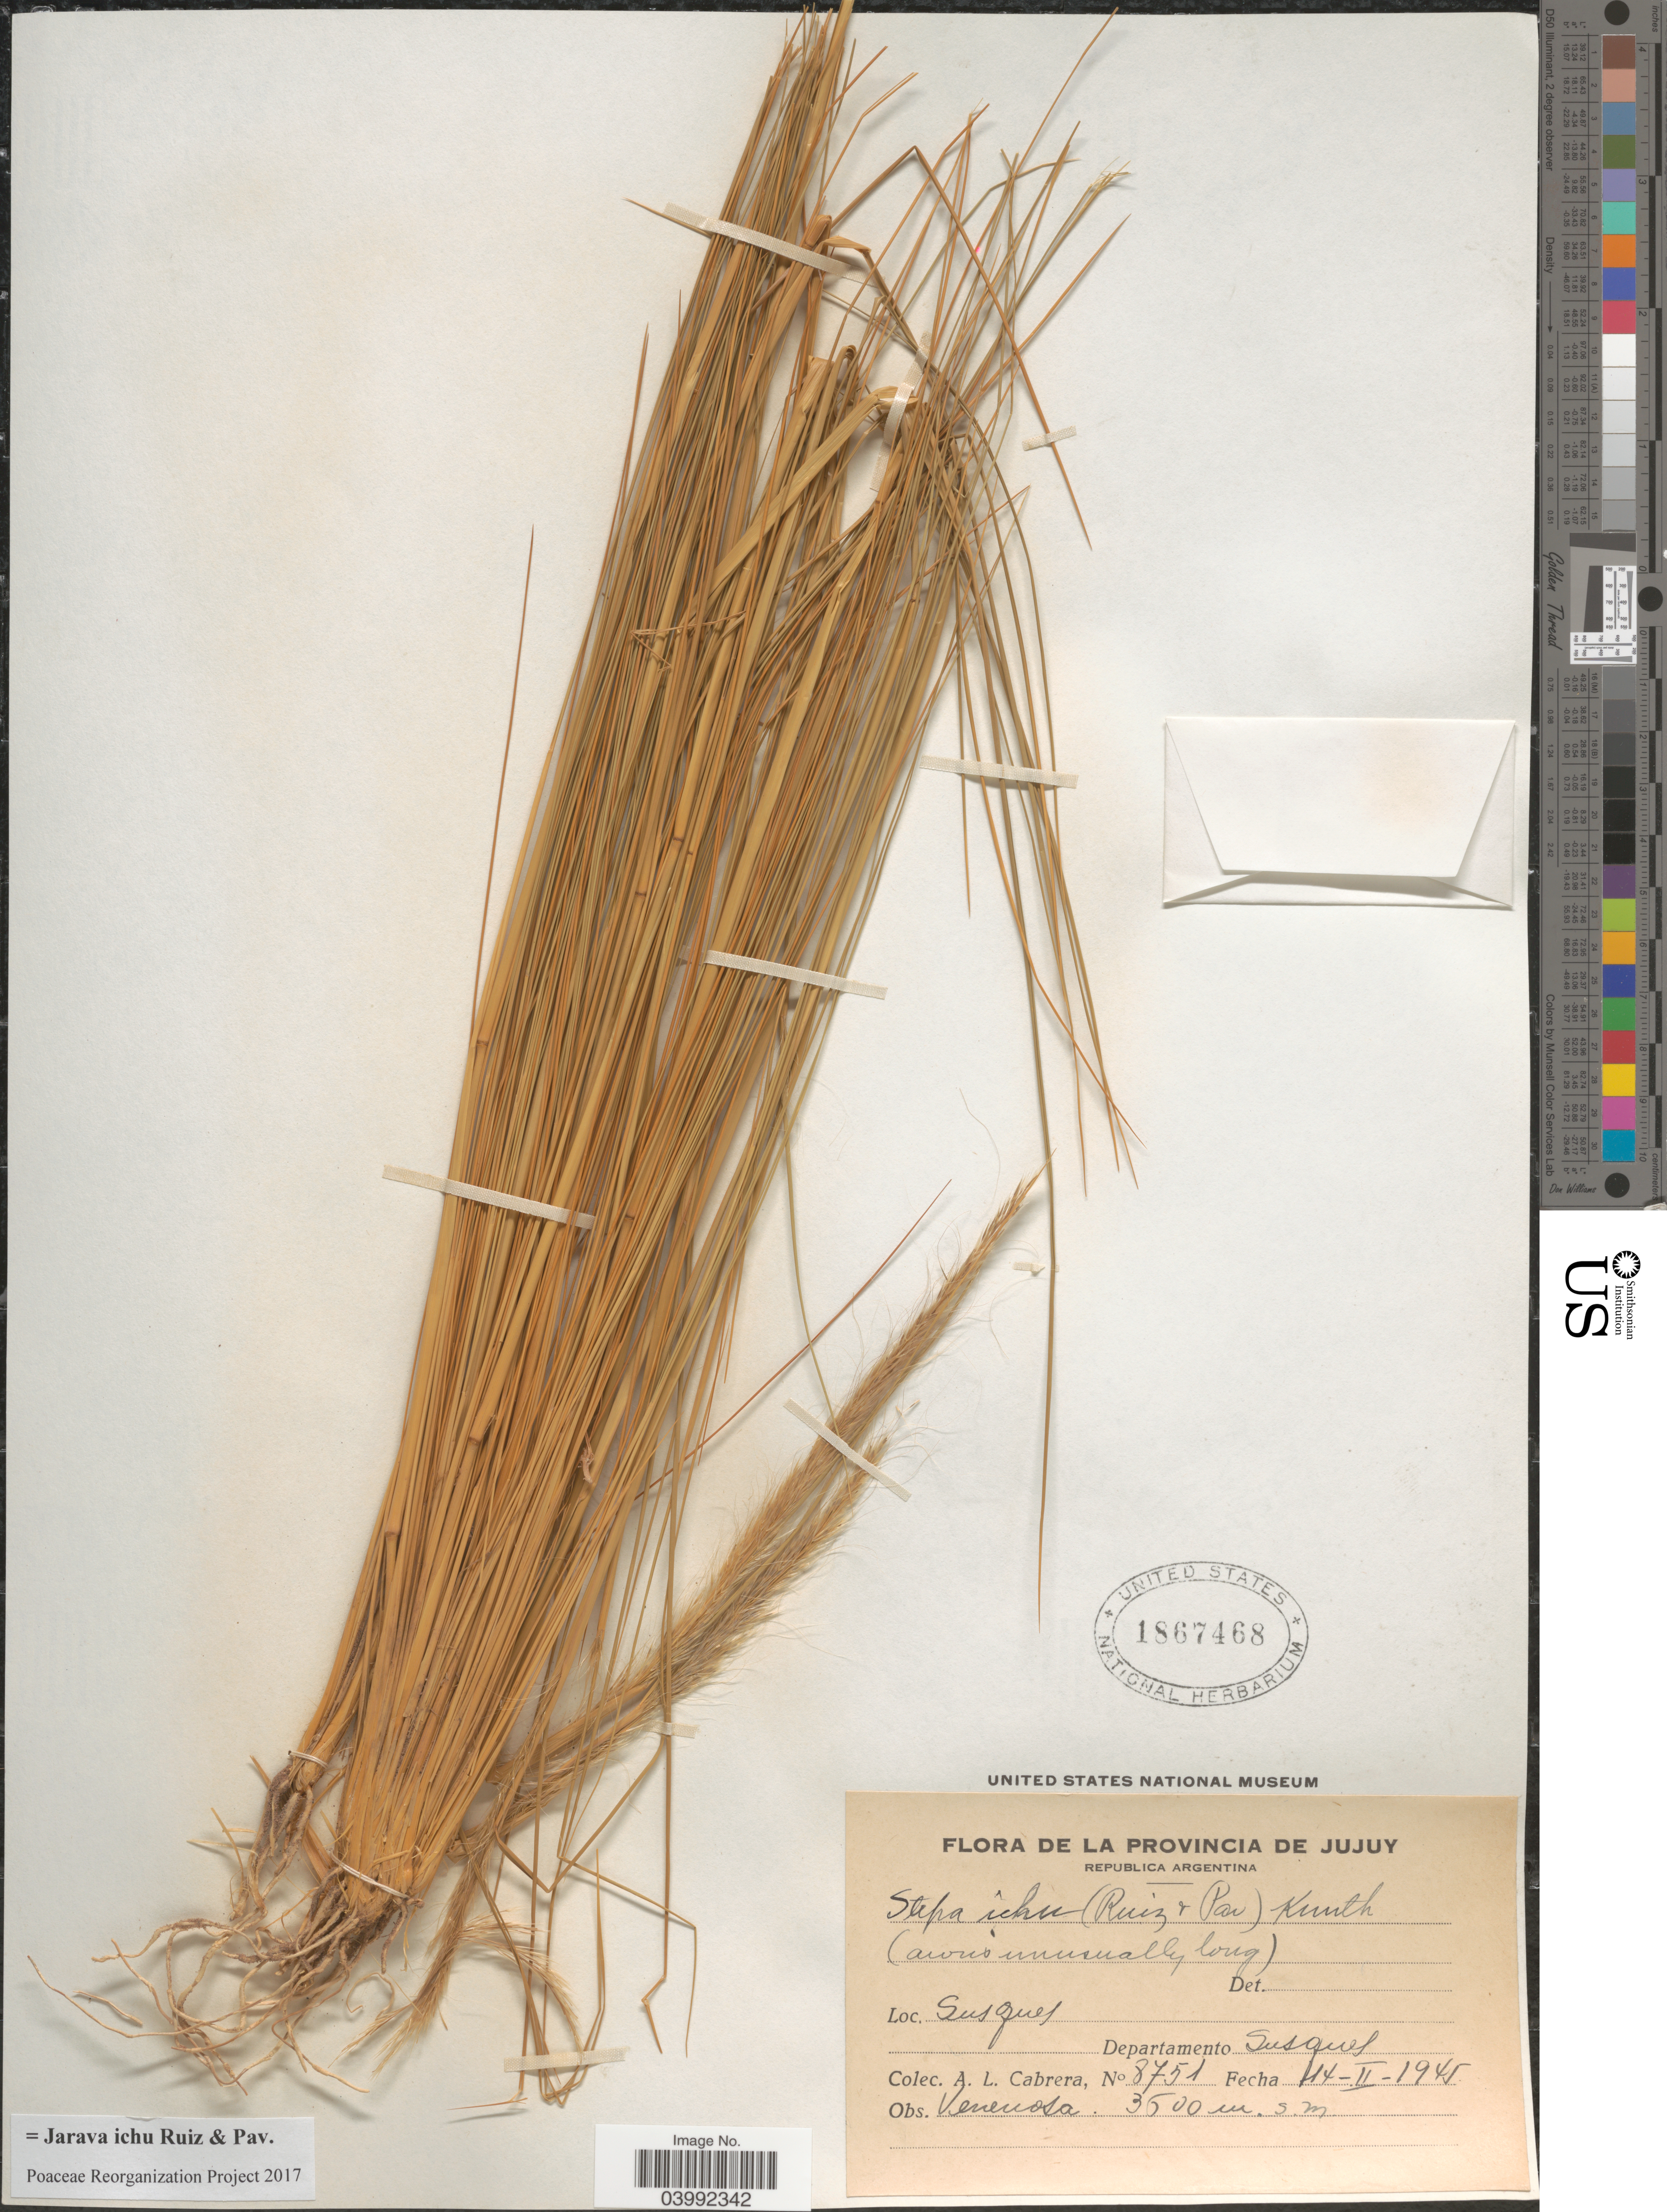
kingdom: Plantae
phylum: Tracheophyta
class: Liliopsida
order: Poales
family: Poaceae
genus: Jarava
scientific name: Jarava ichu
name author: Ruiz & Pav.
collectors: A. L. Cabrera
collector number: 8751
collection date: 1945-02-14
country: Argentina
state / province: Jujuy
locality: Susques. Departamento Susques.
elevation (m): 3600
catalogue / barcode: US 1867468